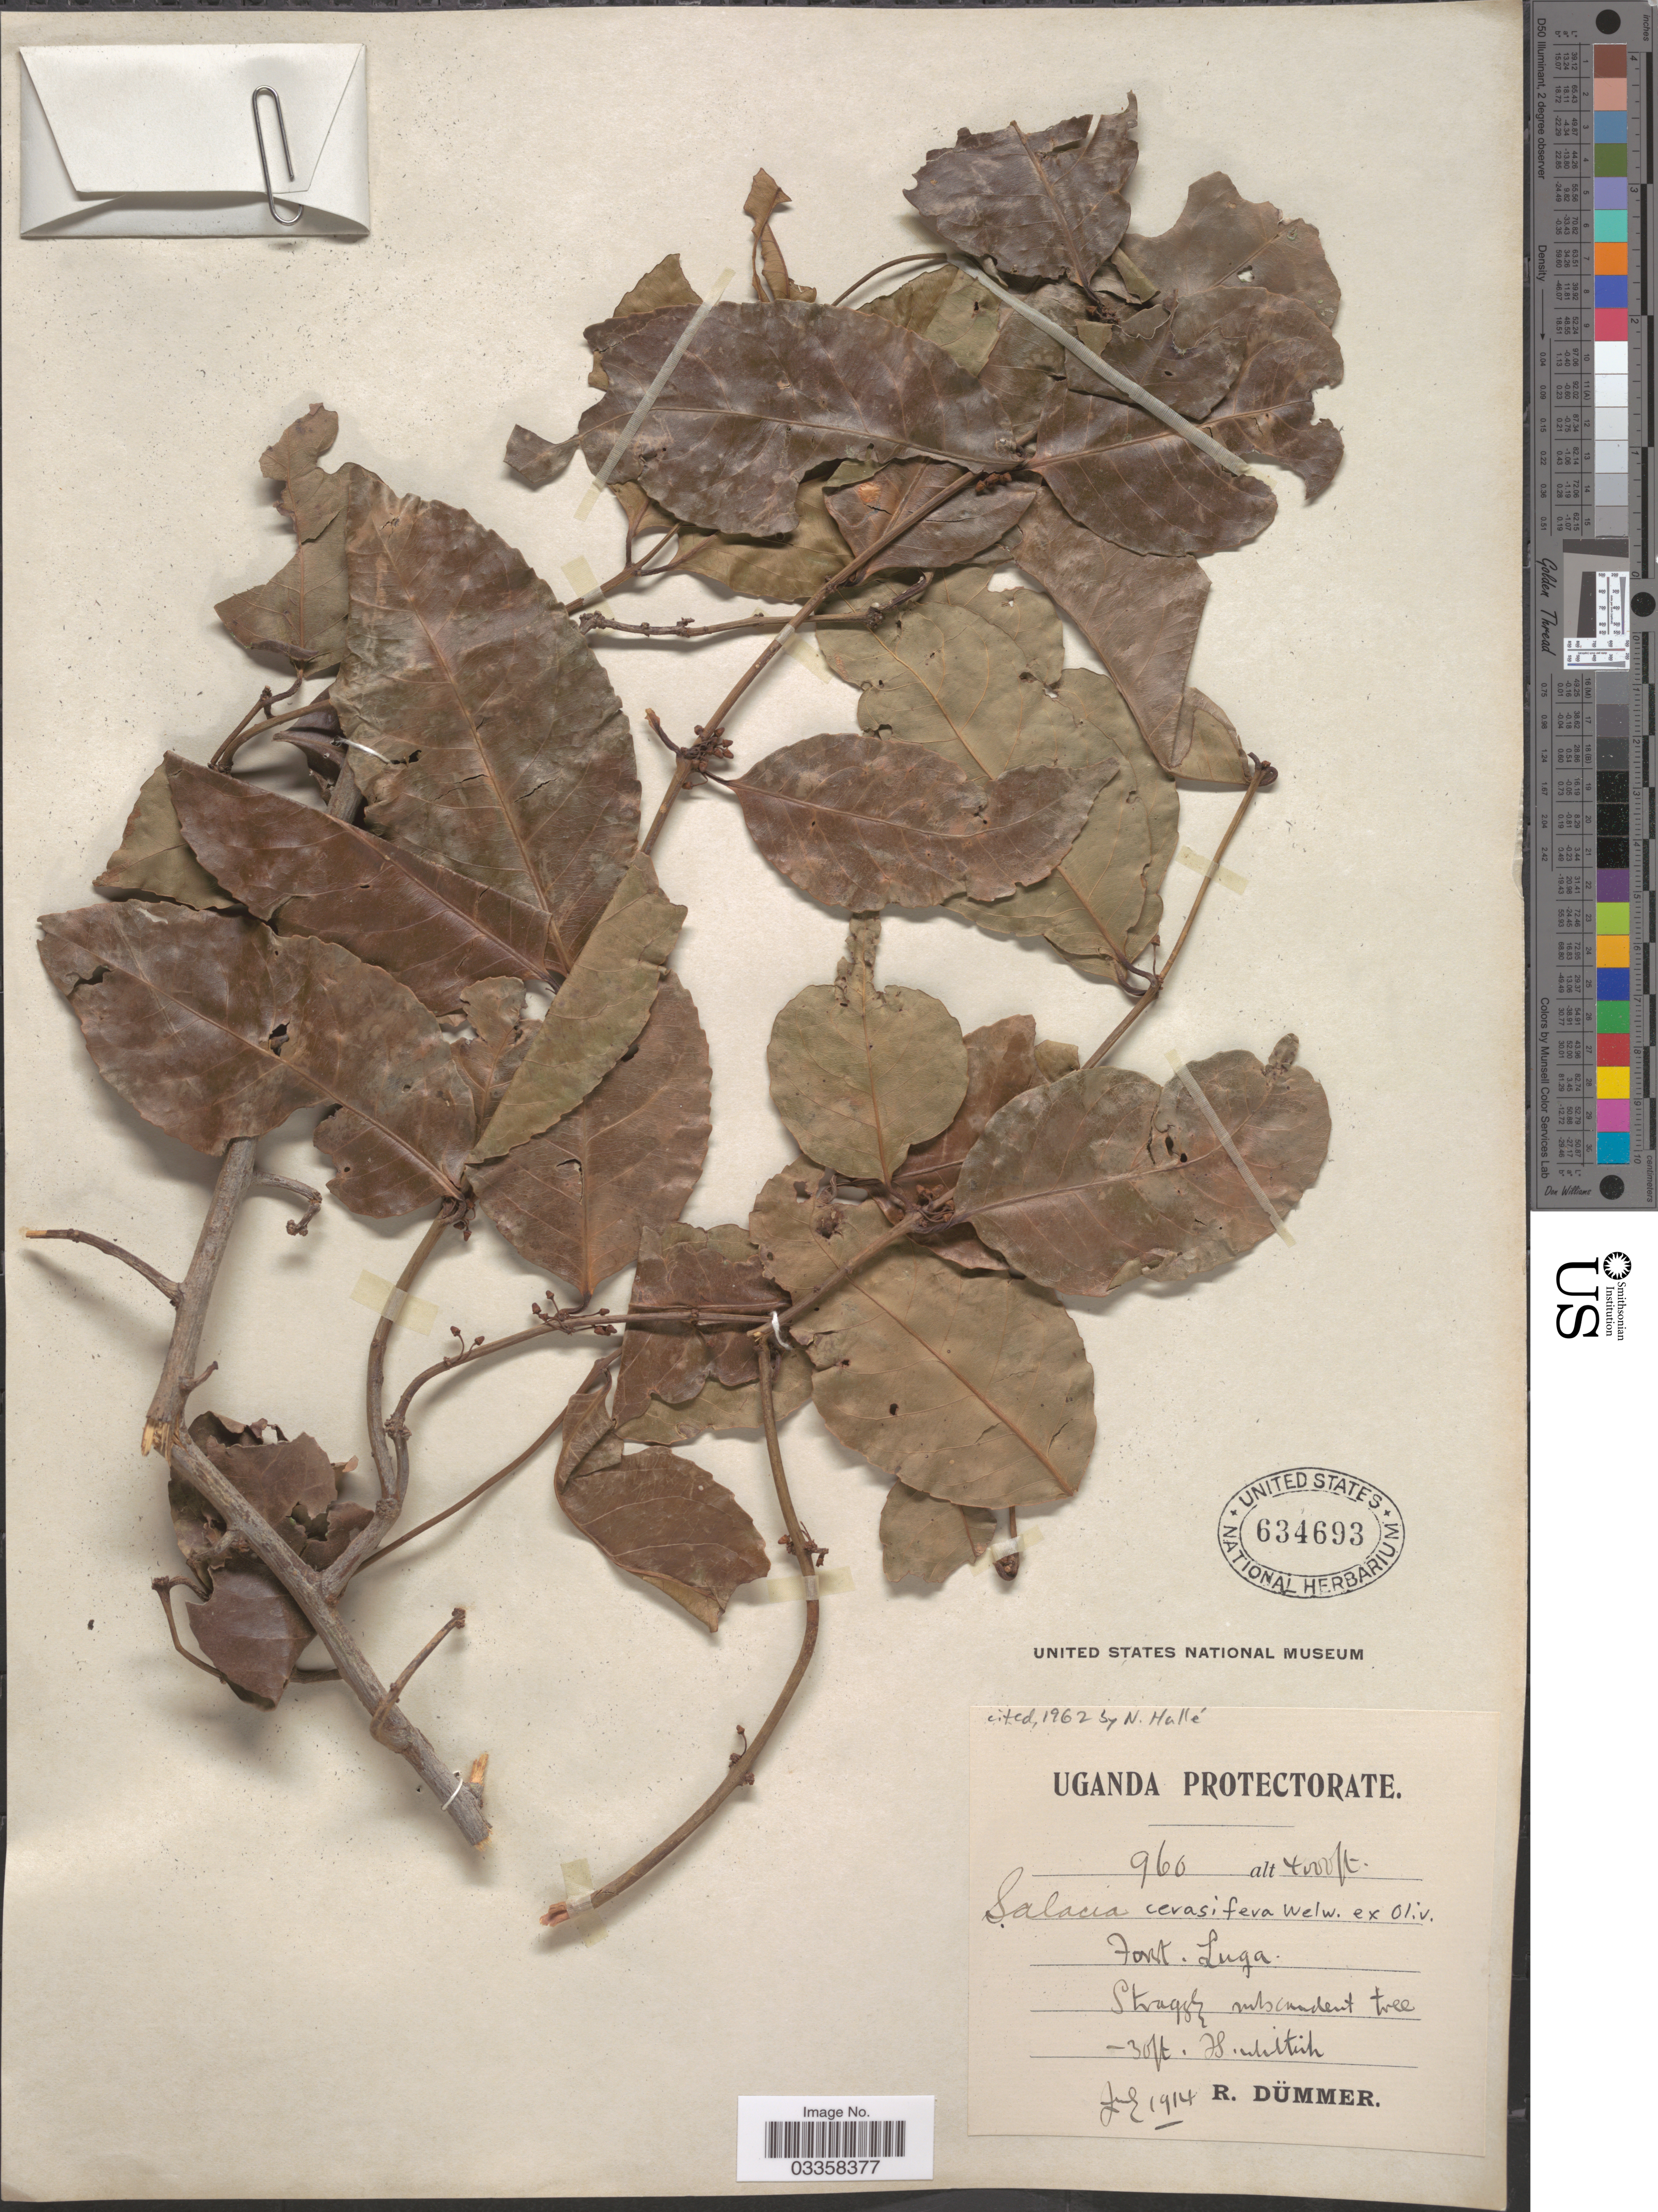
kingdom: Plantae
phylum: Tracheophyta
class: Magnoliopsida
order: Celastrales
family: Celastraceae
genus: Salacia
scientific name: Salacia cerasifera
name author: Welw. ex Oliv.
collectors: R. A. Dümmer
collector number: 960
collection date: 1914-07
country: Uganda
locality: Uganda Protectorate. Forest. Luga.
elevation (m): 1219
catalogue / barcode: US 634693